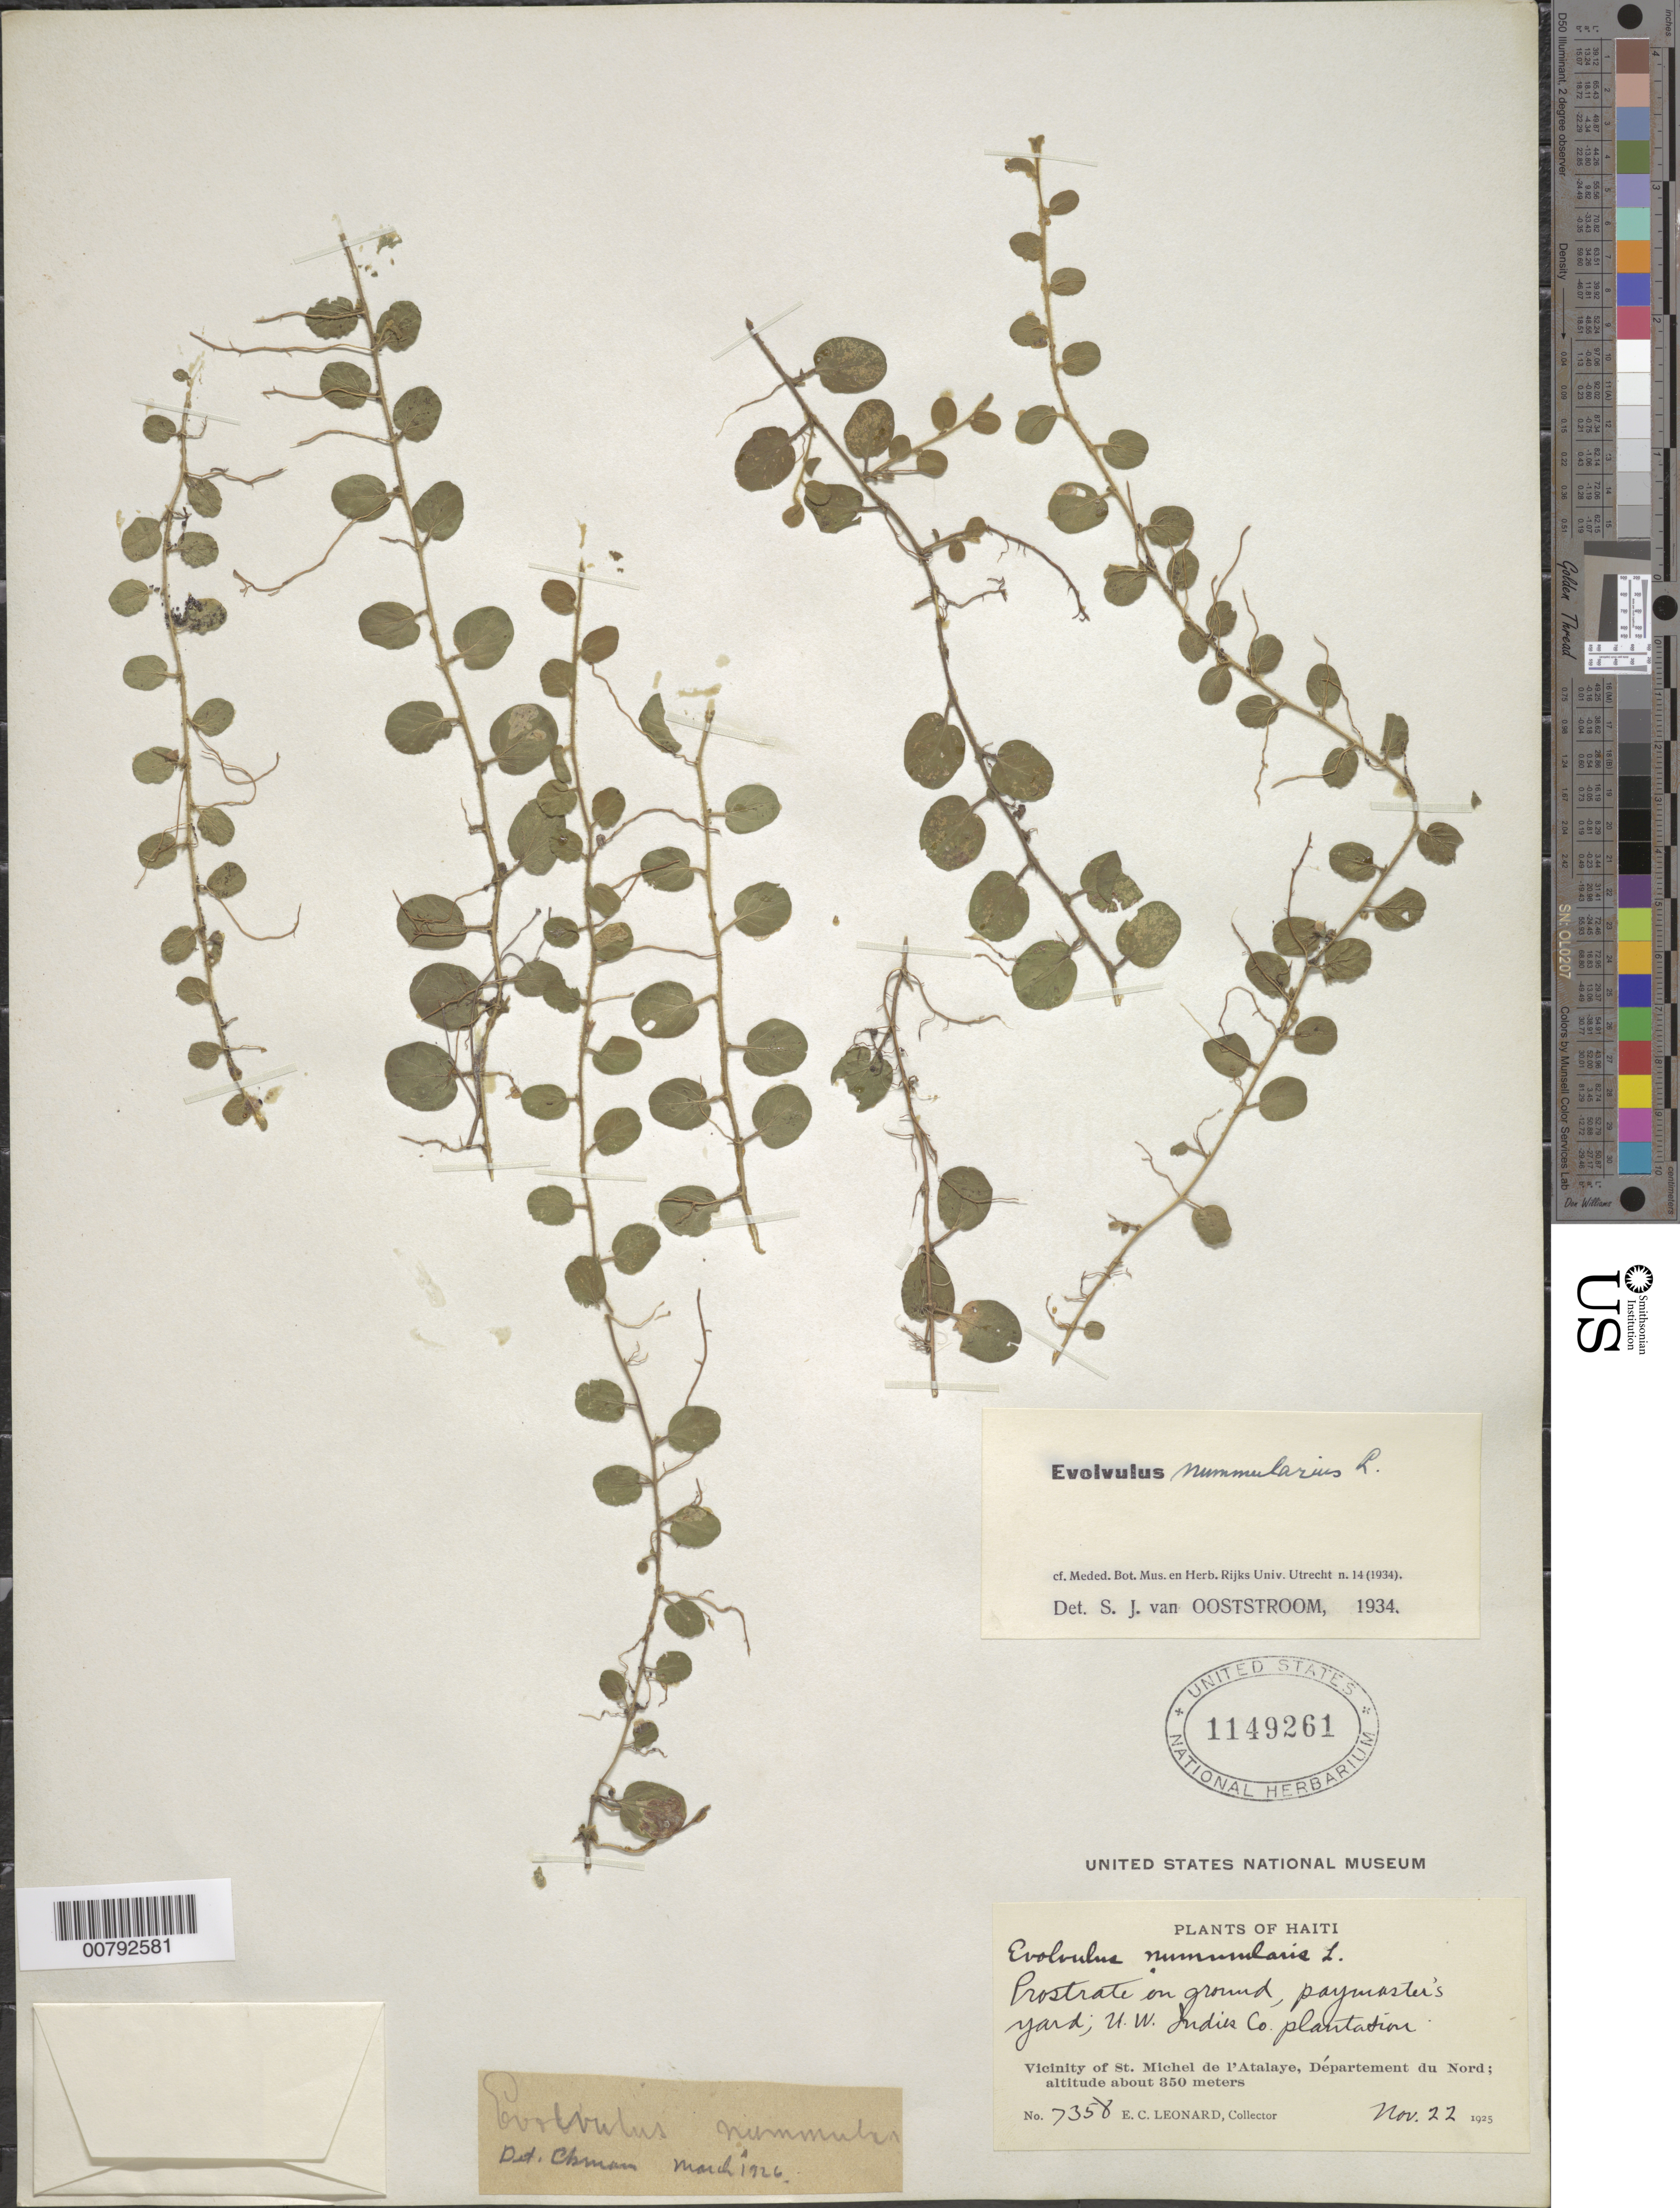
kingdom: Plantae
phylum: Tracheophyta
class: Magnoliopsida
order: Solanales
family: Convolvulaceae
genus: Evolvulus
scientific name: Evolvulus nummularius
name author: (L.) L.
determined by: Ooststroom, S. J. van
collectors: E. C. Leonard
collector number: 7358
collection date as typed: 22 Nov 1925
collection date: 1925-11-22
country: Haiti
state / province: Nord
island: Hispaniola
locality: Vicinity of St. Michel de l'Atalaye, N.W. Indies Co. plantation; Paymaster's yard.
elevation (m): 350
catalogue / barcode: US 1149261